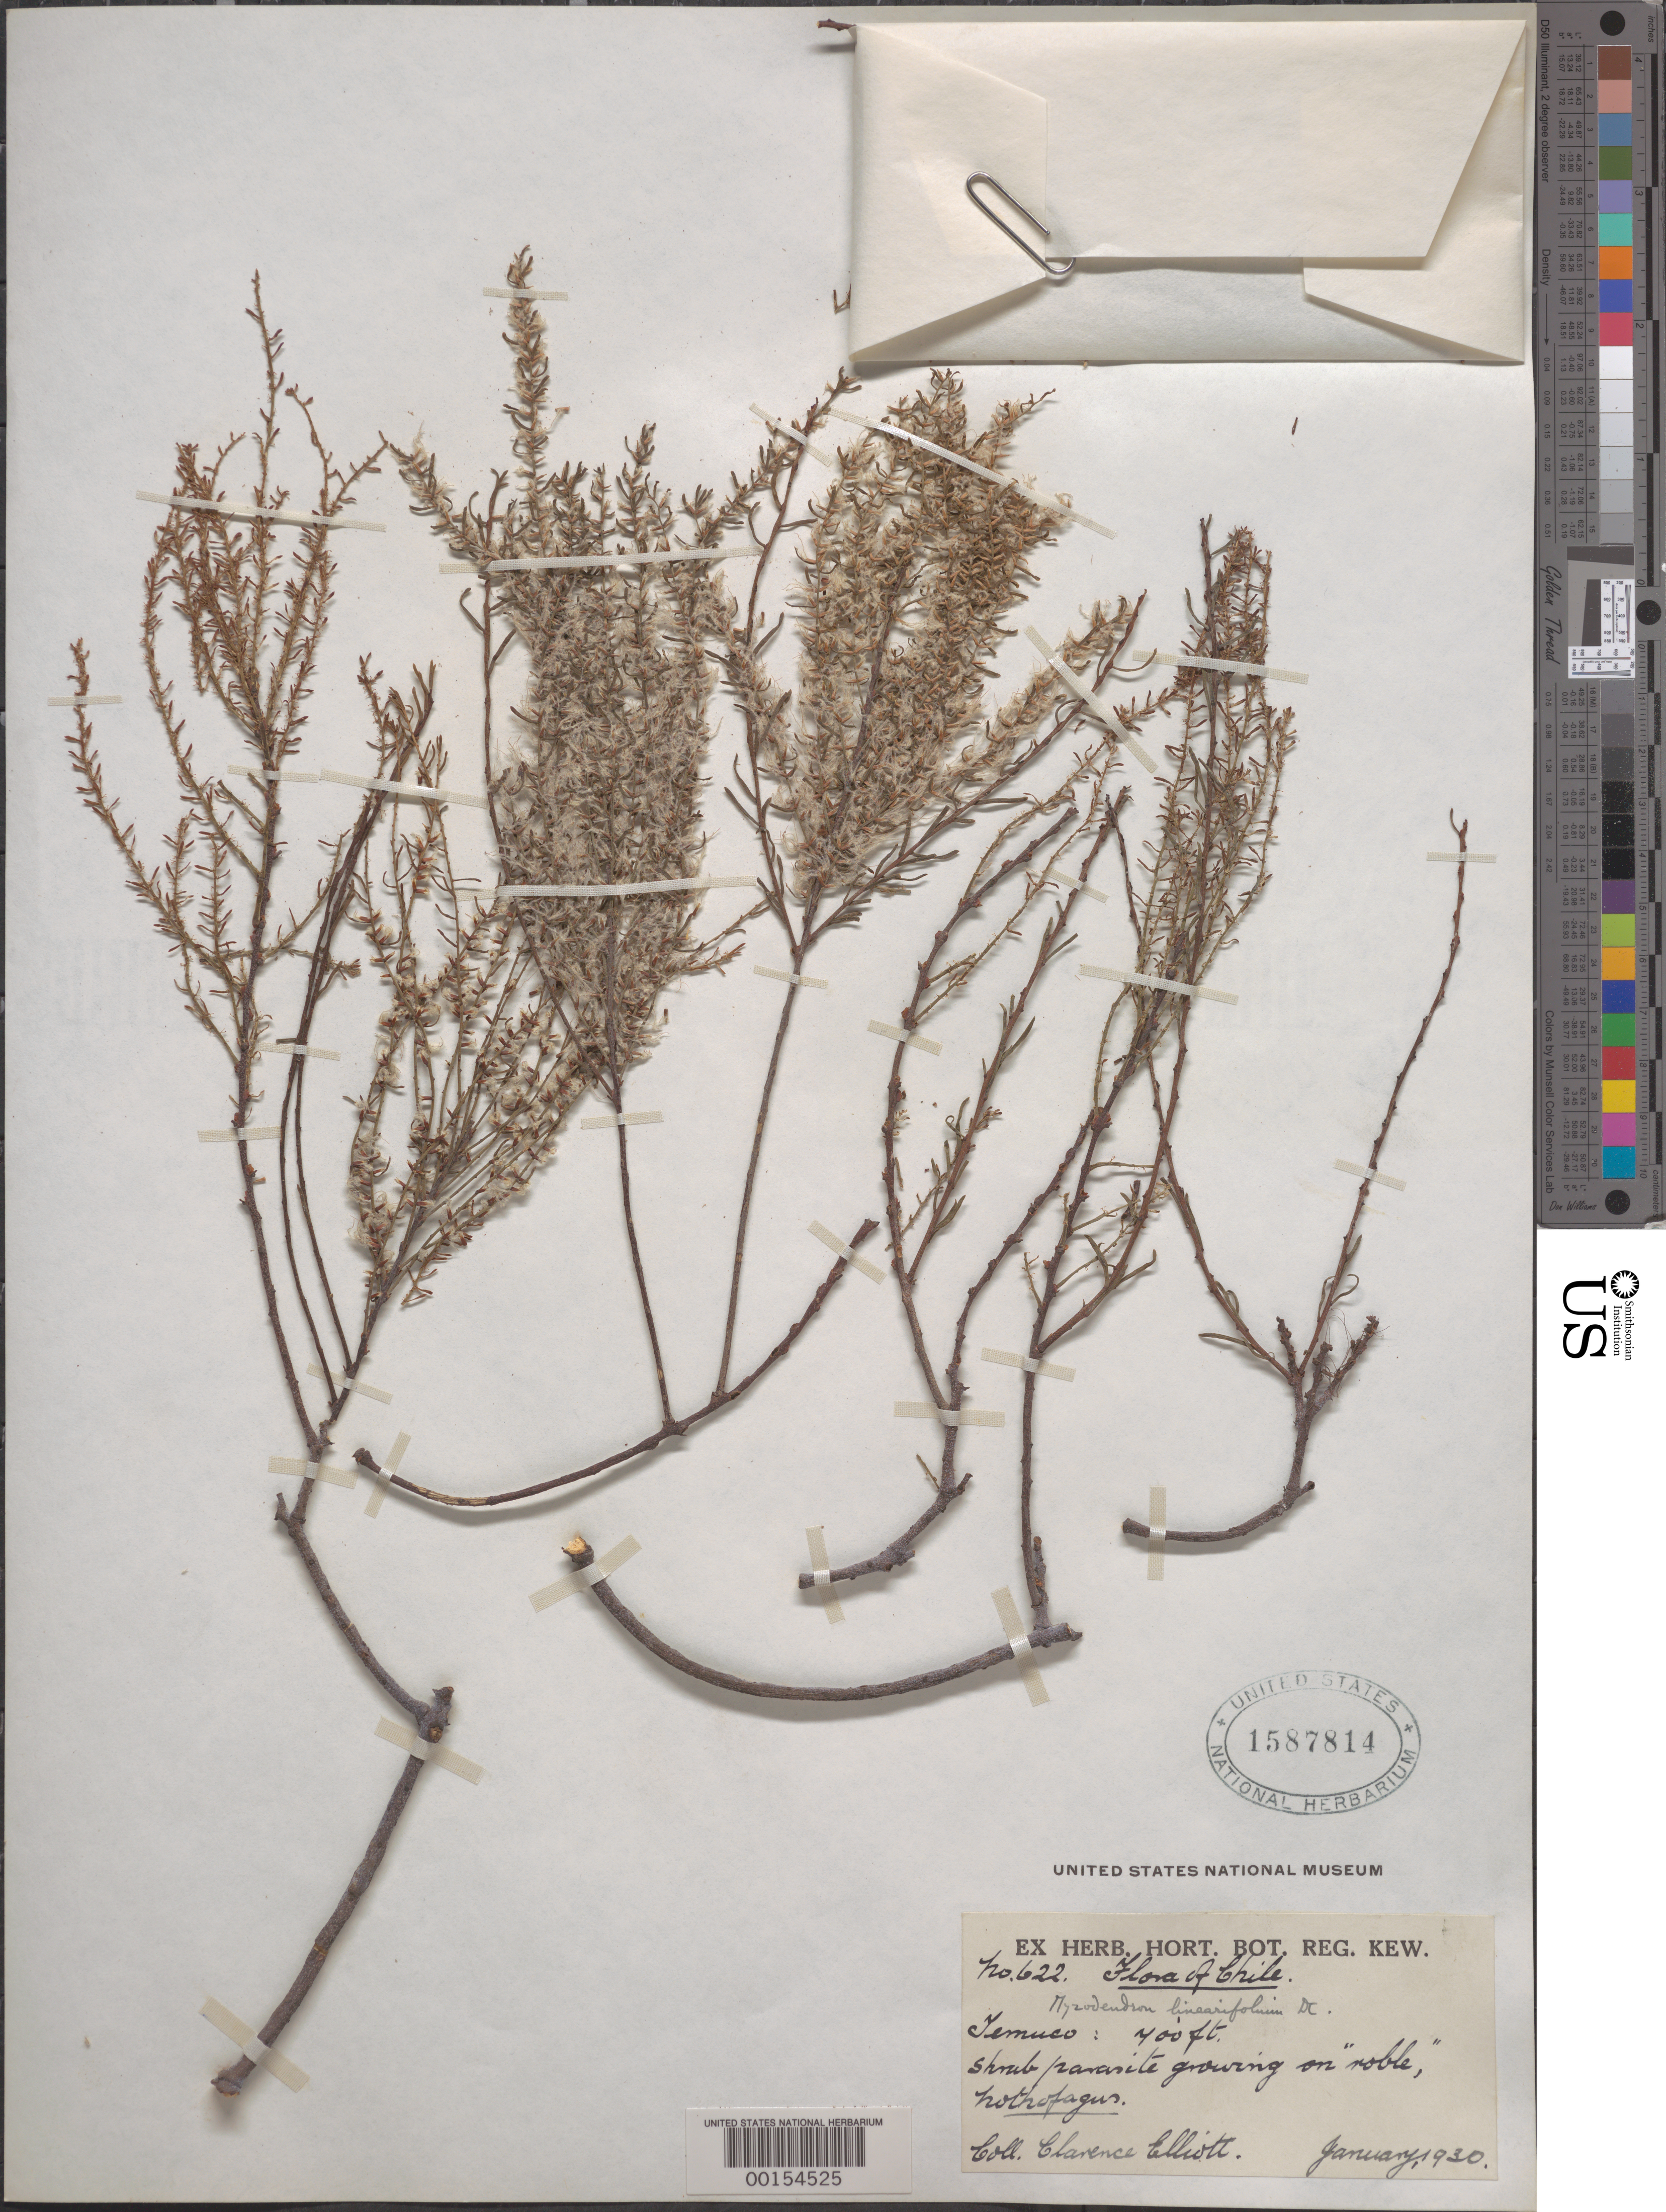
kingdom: Plantae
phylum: Tracheophyta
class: Magnoliopsida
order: Santalales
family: Misodendraceae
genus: Misodendrum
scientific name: Misodendrum linearifolium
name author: DC.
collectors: C. Elliott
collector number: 622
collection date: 1930-01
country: Chile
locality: Temuco.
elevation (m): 213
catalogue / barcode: US 1587814